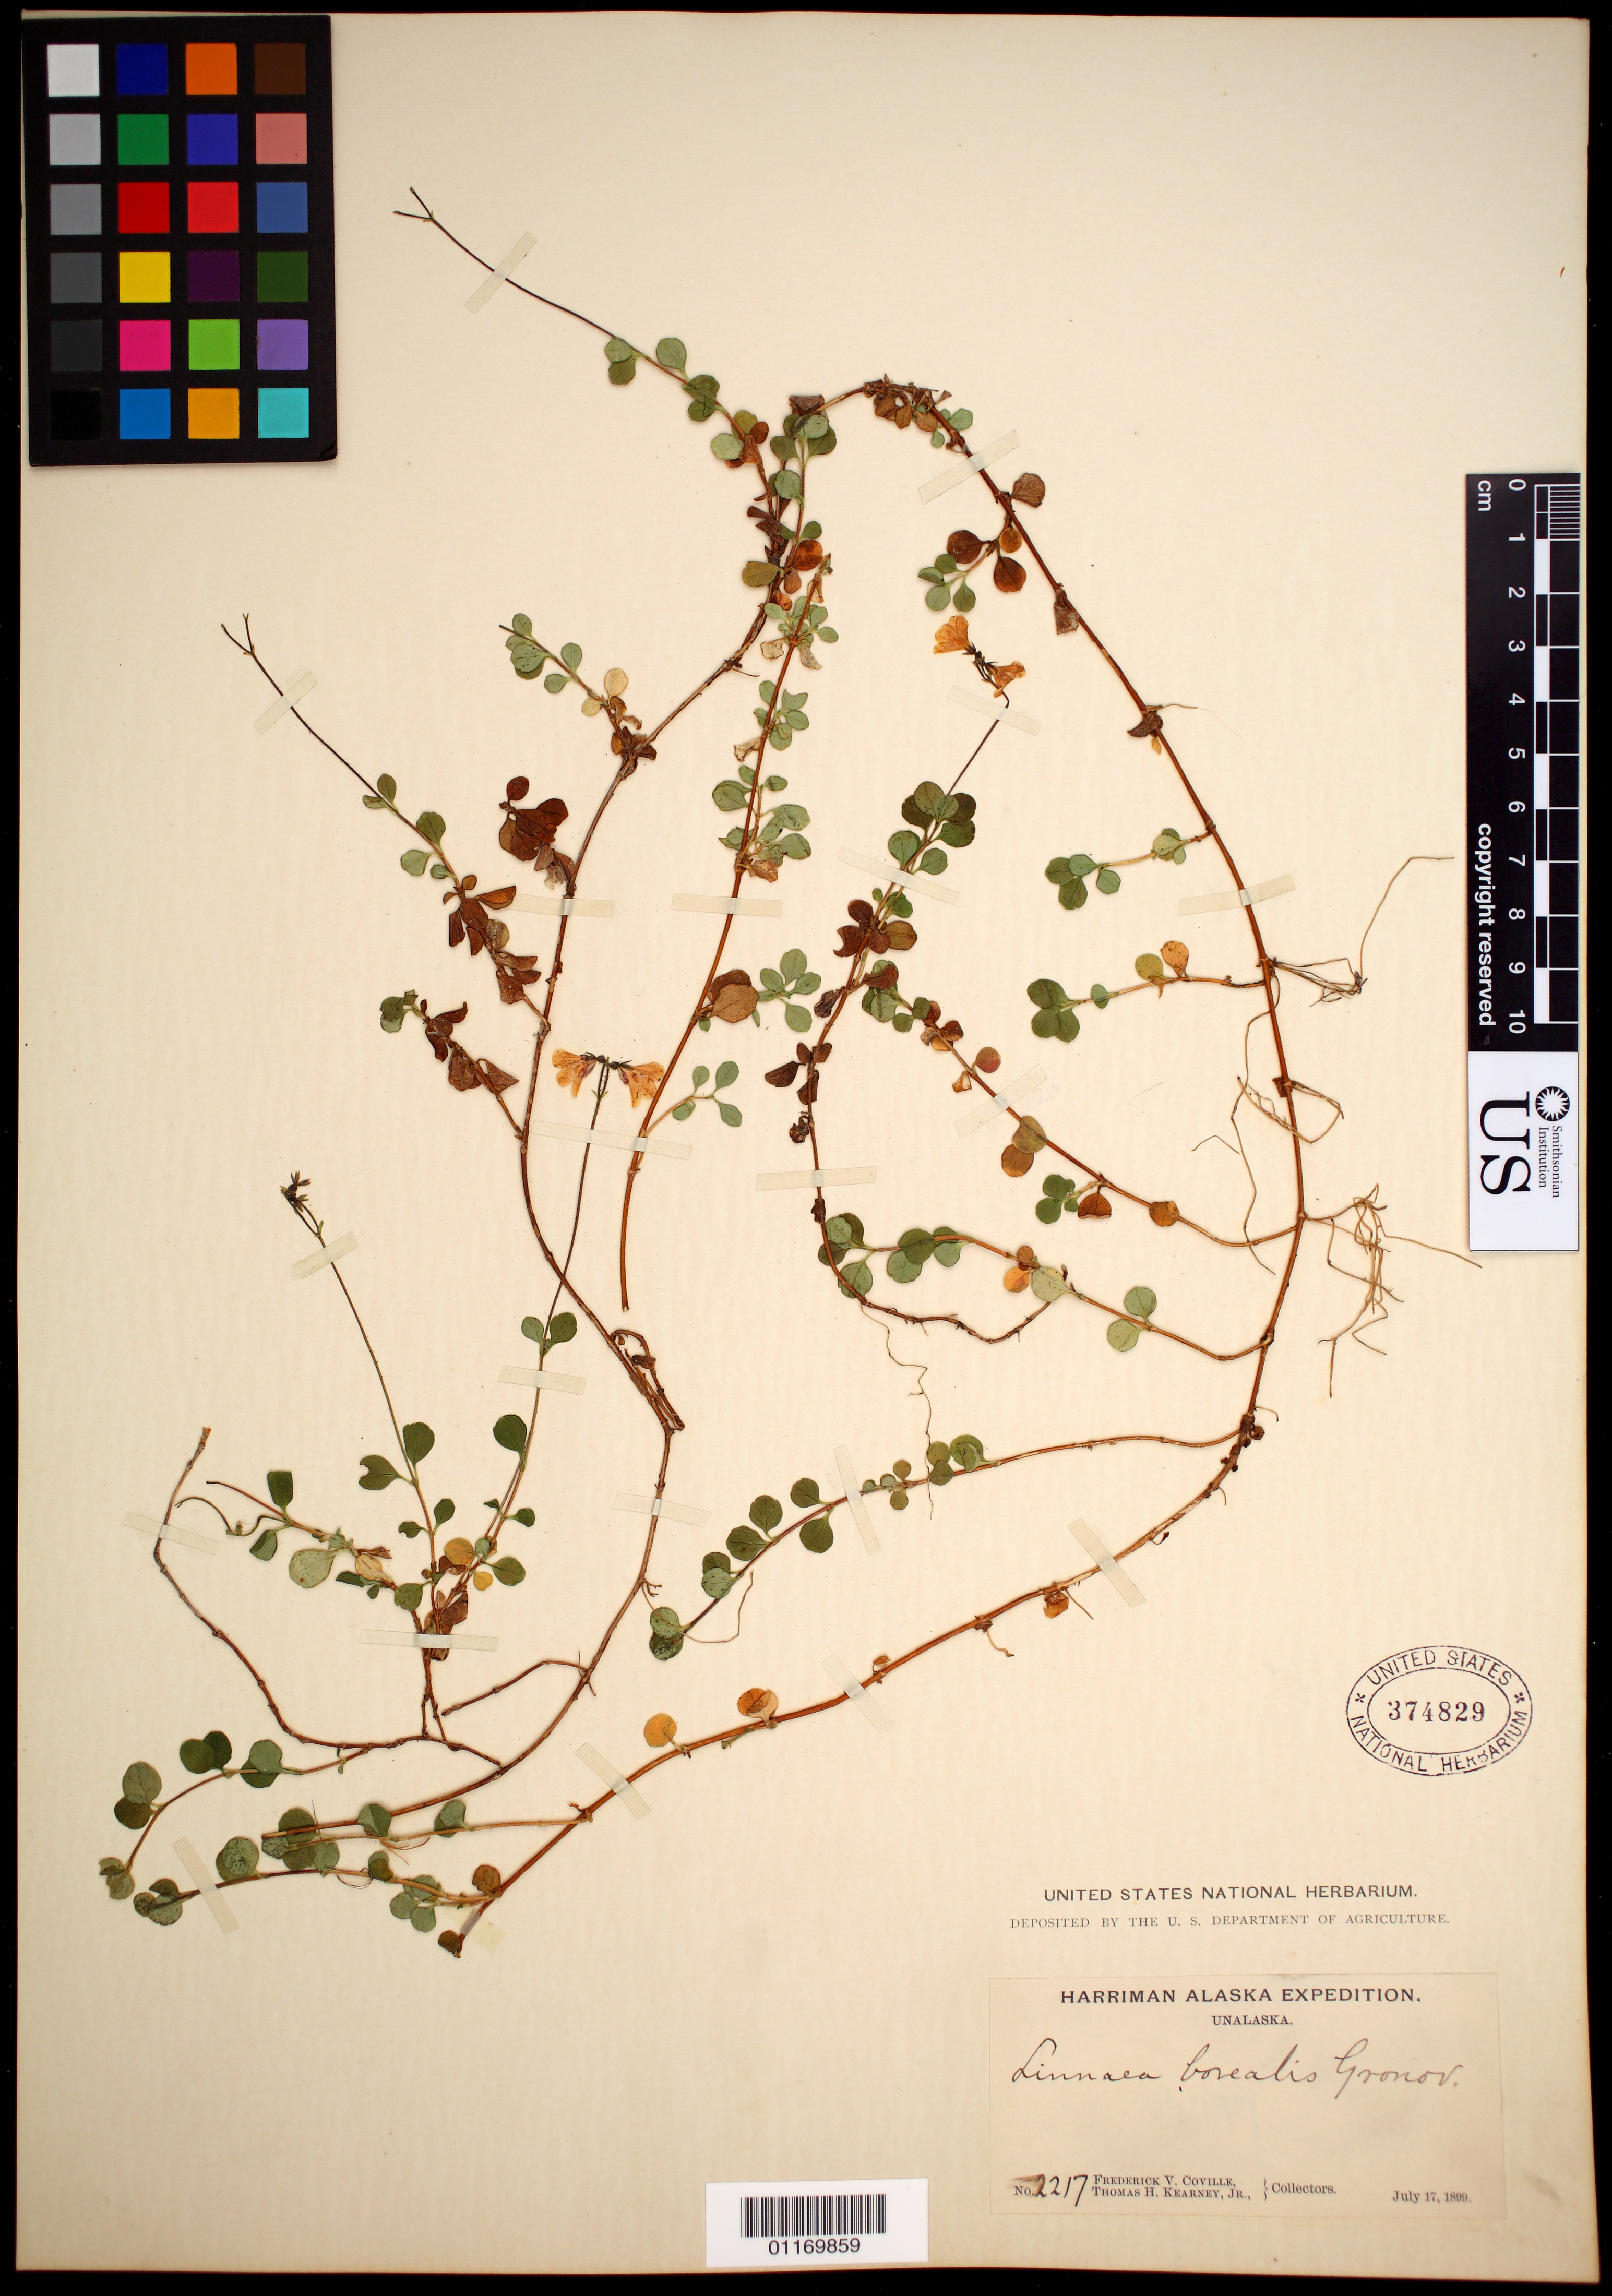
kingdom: Plantae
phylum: Tracheophyta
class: Magnoliopsida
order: Dipsacales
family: Caprifoliaceae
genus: Linnaea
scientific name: Linnaea borealis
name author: L.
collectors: F. V. Coville & T. H. Kearney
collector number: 2217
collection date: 1899-07-17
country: United States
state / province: Alaska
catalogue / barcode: US 374829